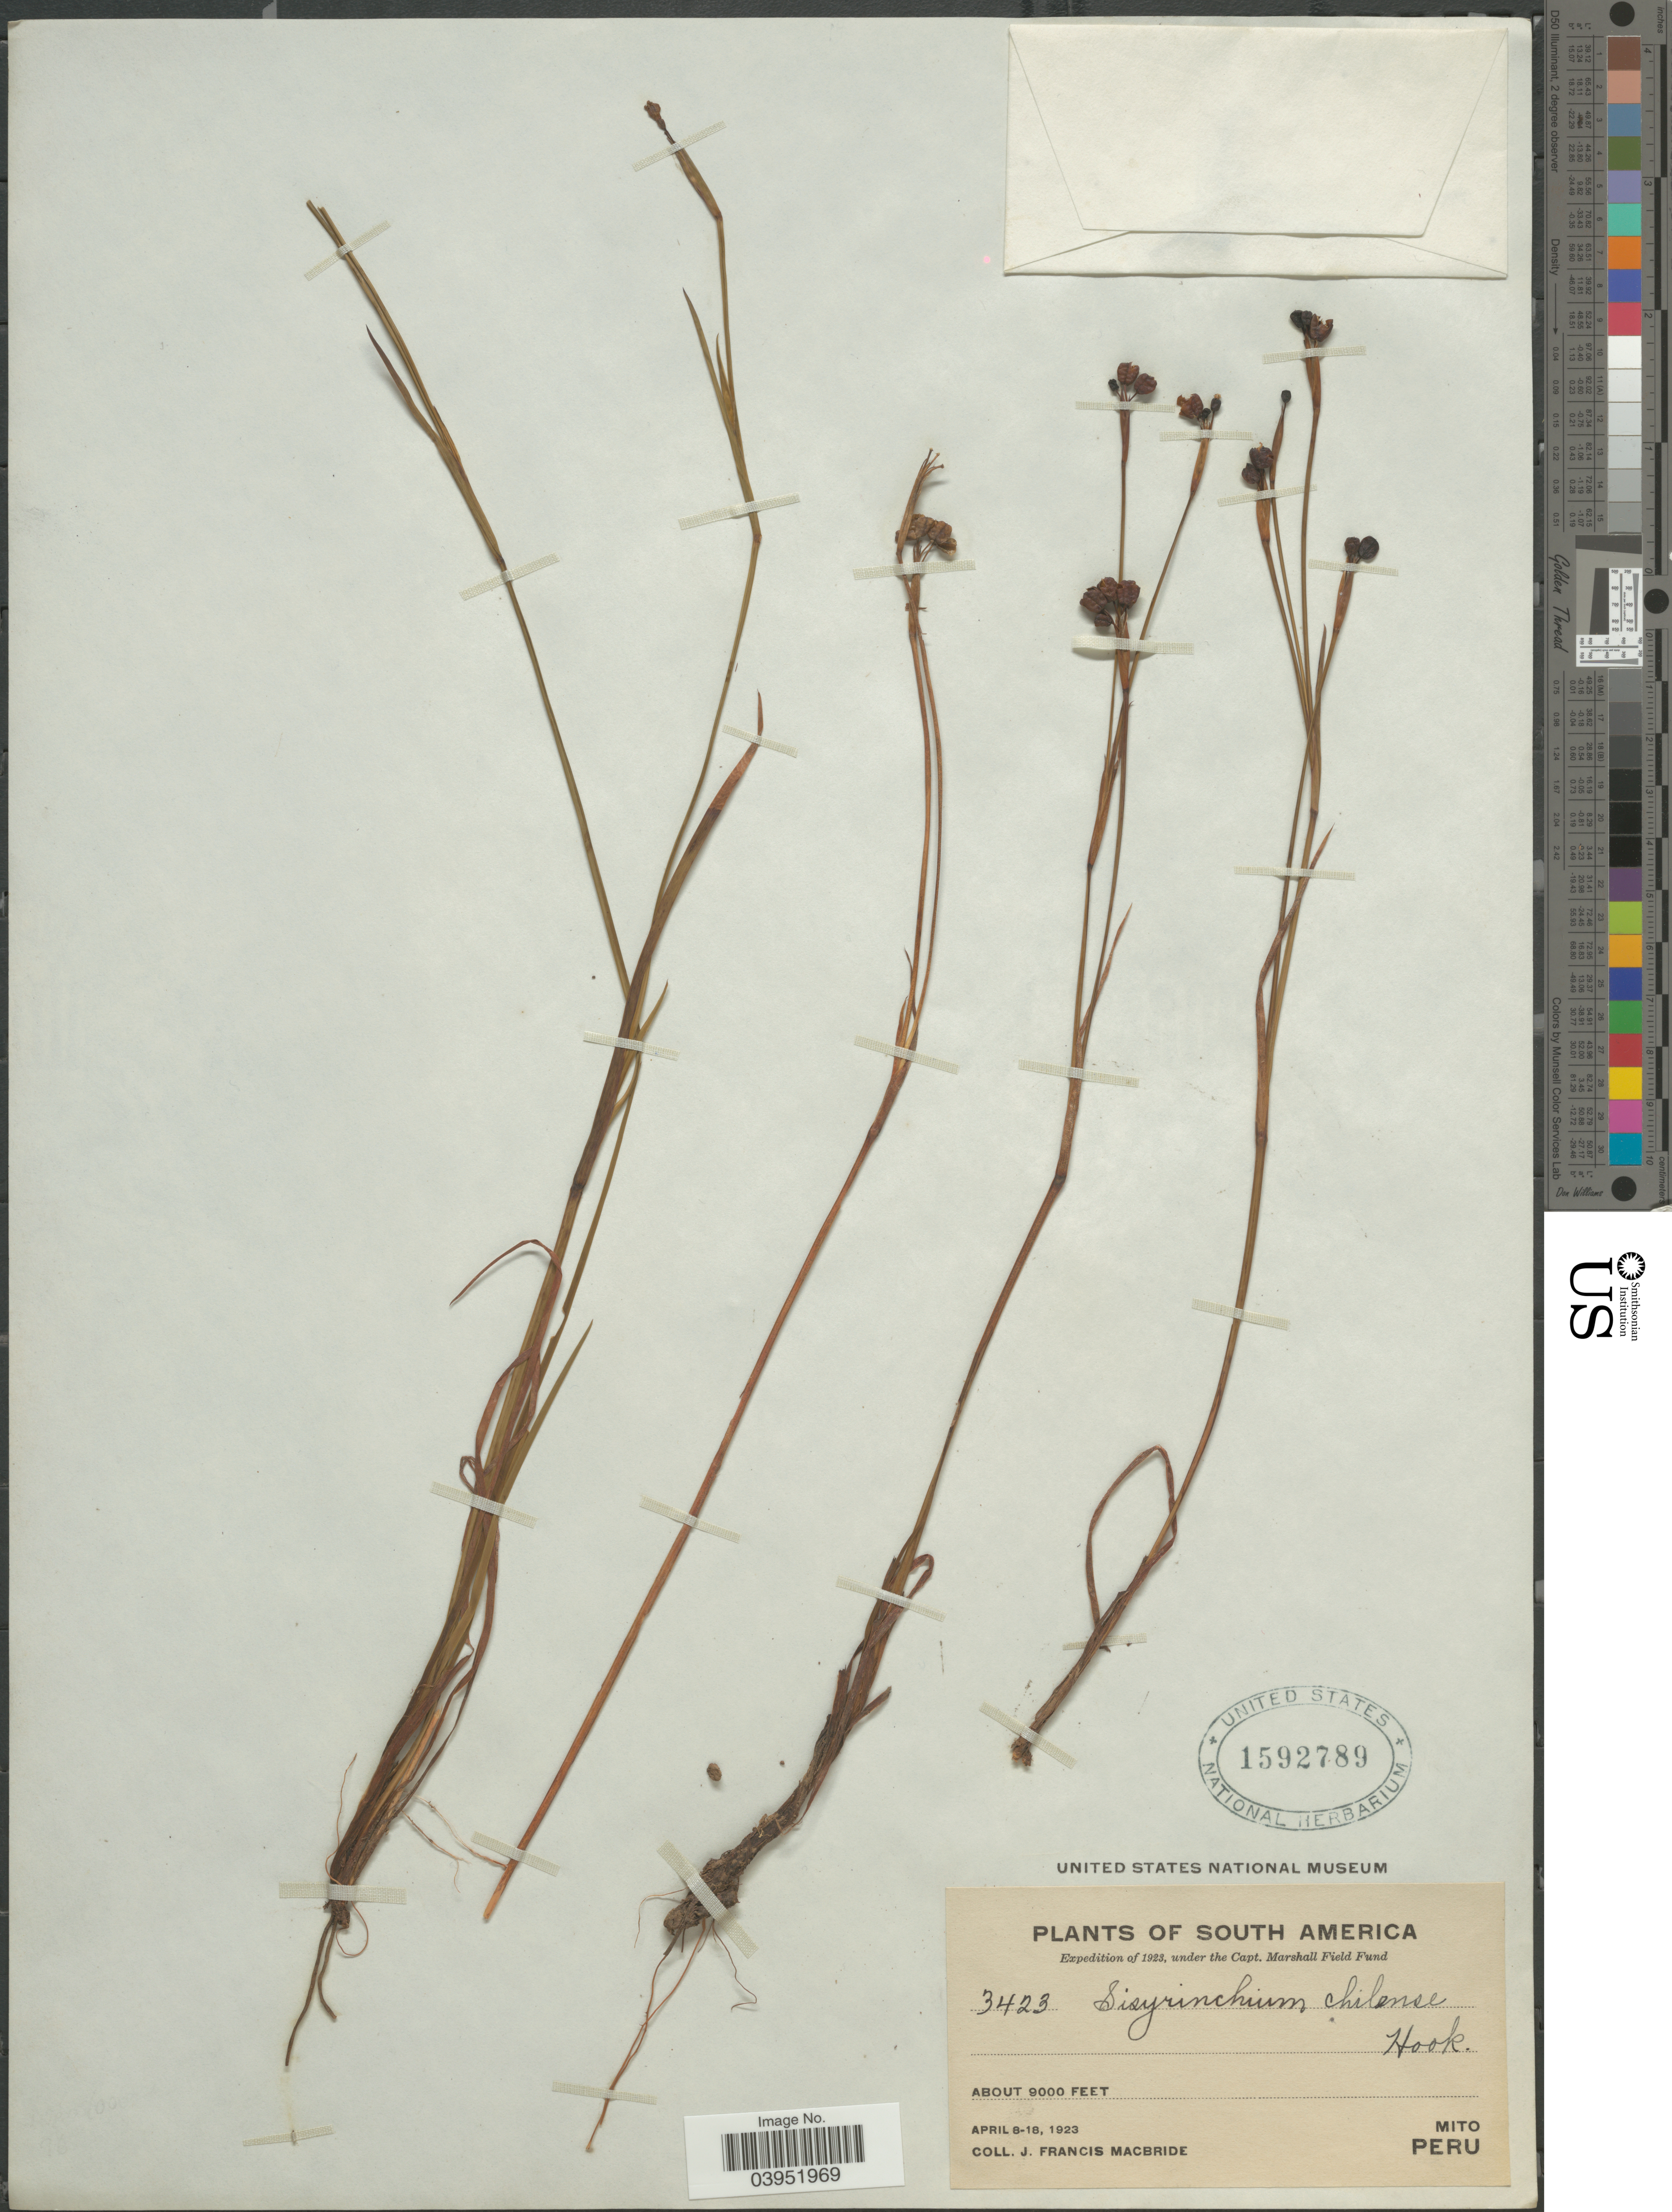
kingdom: Plantae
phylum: Tracheophyta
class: Liliopsida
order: Asparagales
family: Iridaceae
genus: Sisyrinchium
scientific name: Sisyrinchium chilense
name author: Hook.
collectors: J. F. Macbride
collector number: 3423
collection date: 1923-04-08/1923-04-18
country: Peru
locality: Mito.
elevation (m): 2743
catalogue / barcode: US 1592789